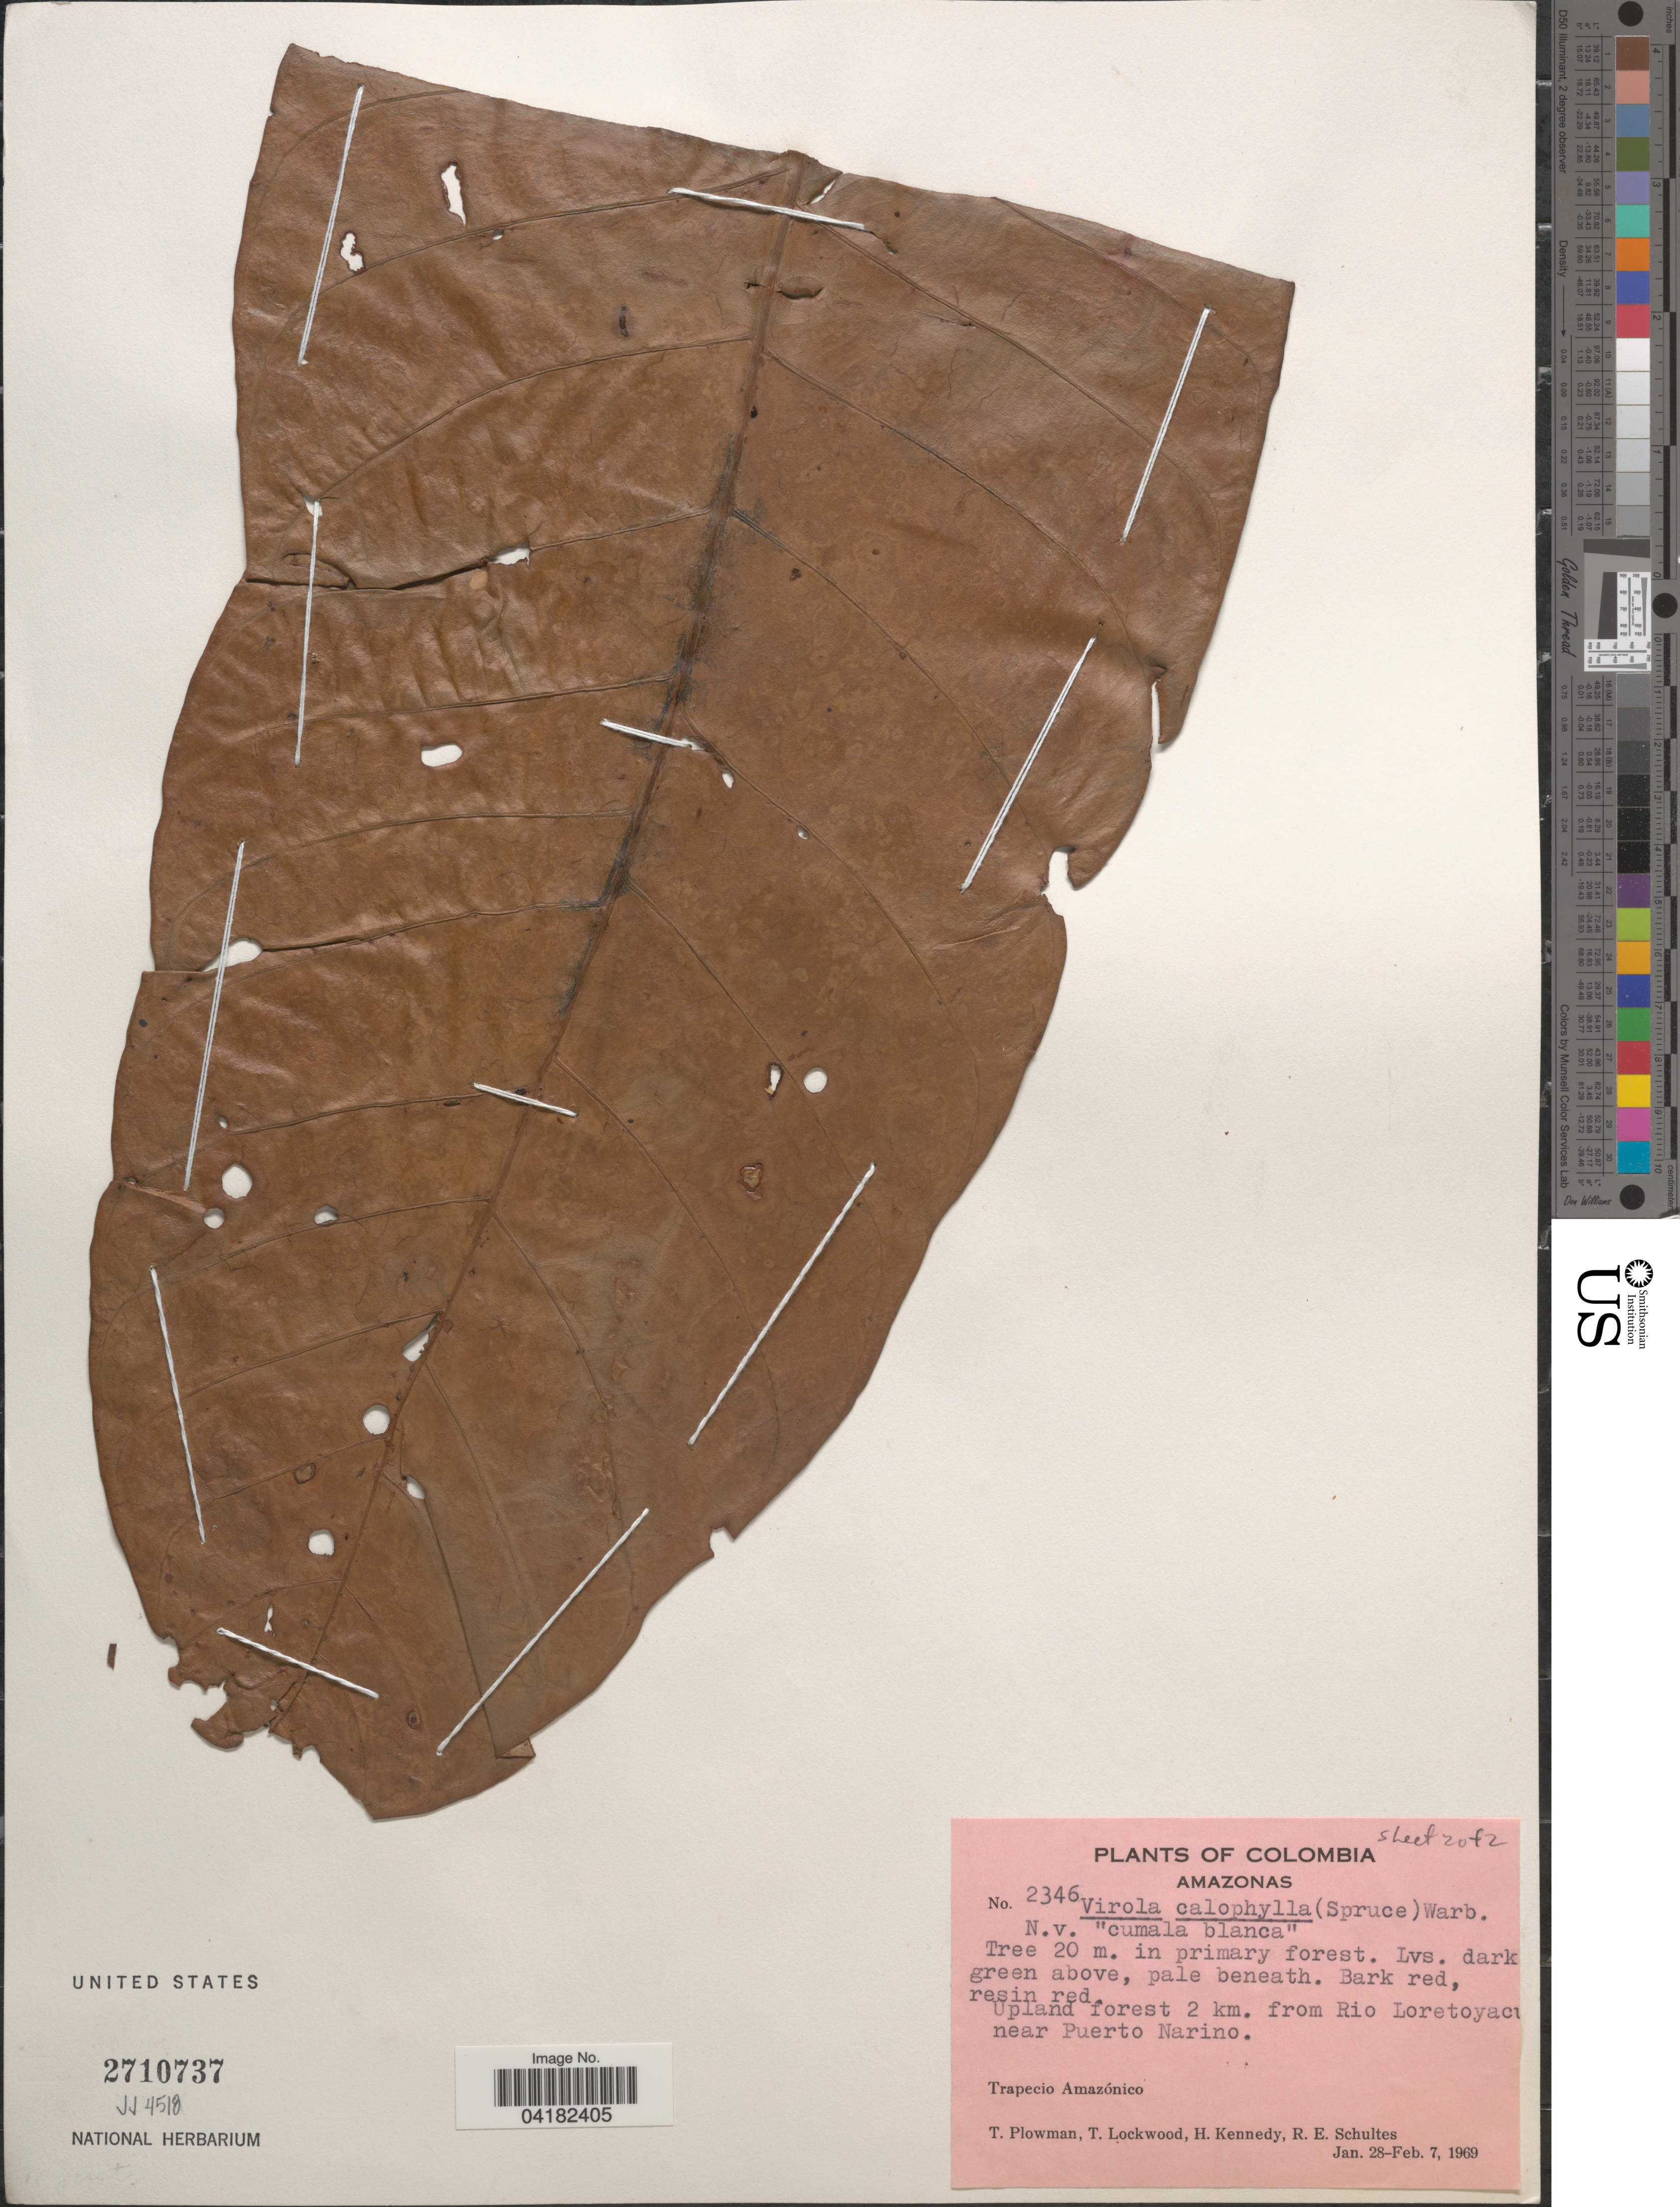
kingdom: Plantae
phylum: Tracheophyta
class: Magnoliopsida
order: Magnoliales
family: Myristicaceae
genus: Virola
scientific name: Virola calophylla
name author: (Spruce) Warb.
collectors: T. Plowman, T. Lockwood, H. Kennedy & R. E. Schultes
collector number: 2346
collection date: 1969-01-28/1969-02-07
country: Colombia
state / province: Amazônas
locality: Upland forest 2 km. from Rio Loretoyacu near Puerto Narino. Trapecio Amazónico.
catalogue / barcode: US 2710737